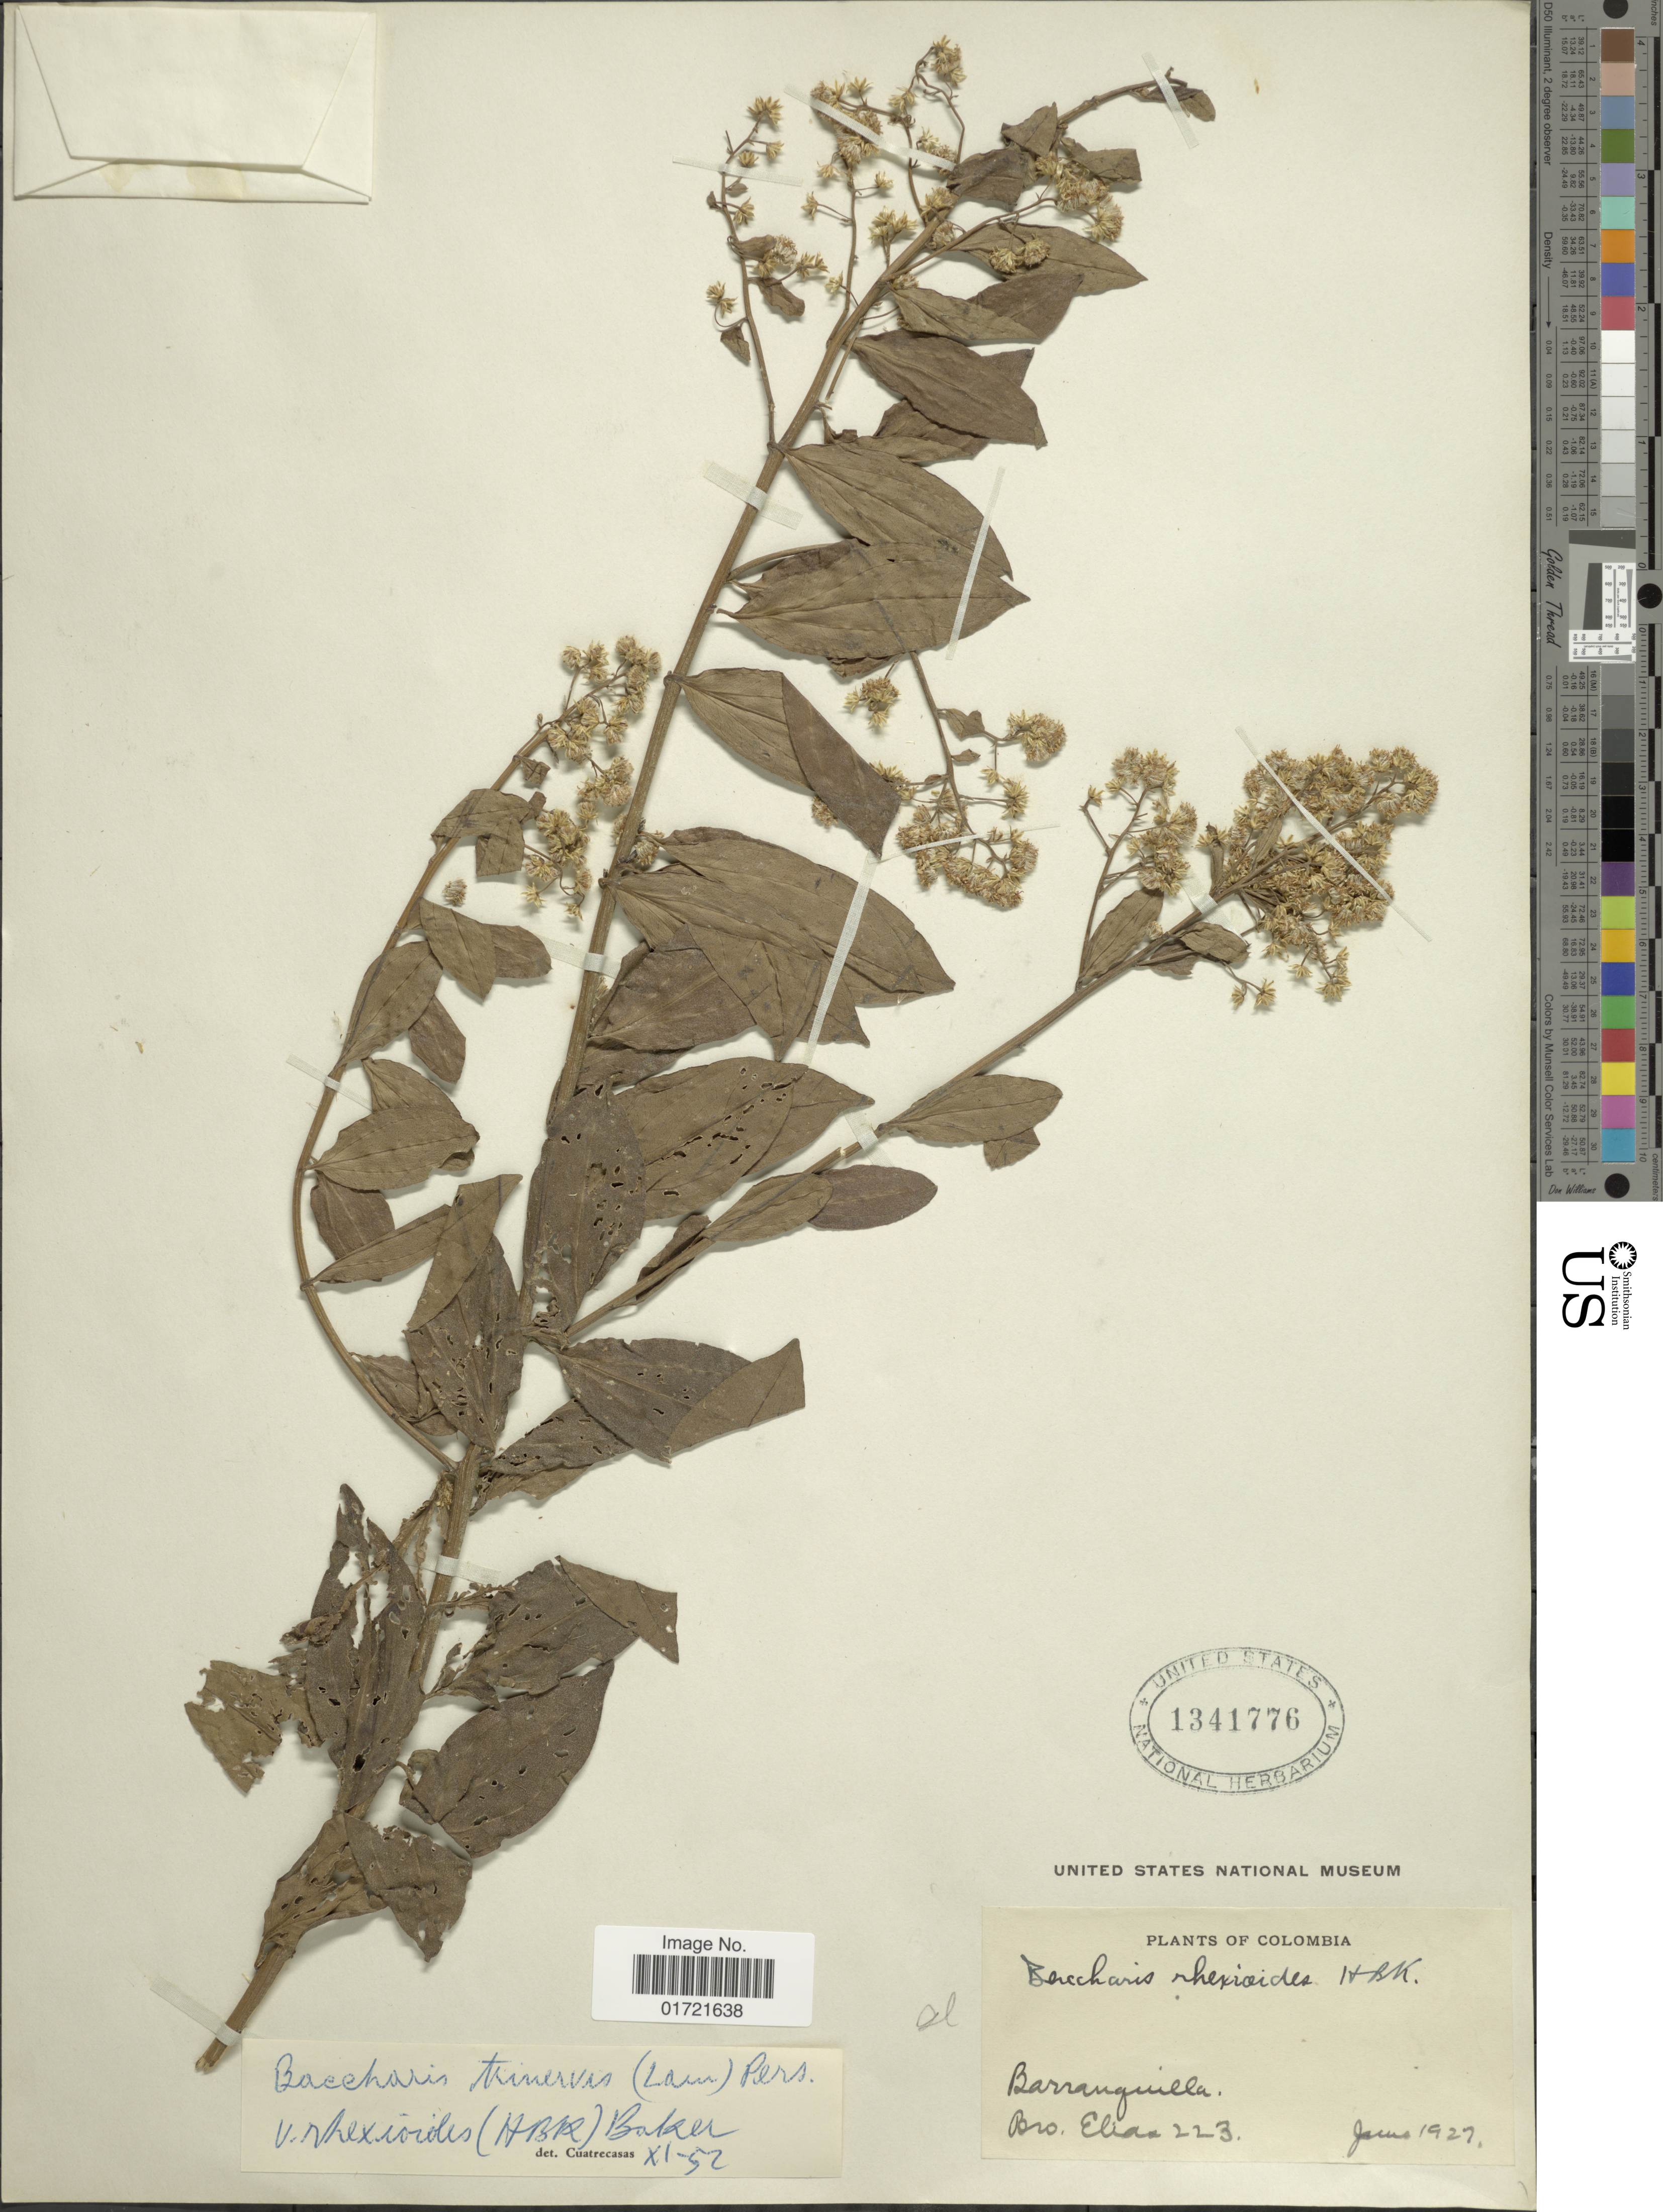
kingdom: Plantae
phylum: Tracheophyta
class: Magnoliopsida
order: Asterales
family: Asteraceae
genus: Baccharis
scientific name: Baccharis trinervis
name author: (Lam.) Pers.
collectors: Bro. Elias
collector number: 223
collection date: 1927-01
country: Colombia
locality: Barranquilla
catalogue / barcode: US 1341776